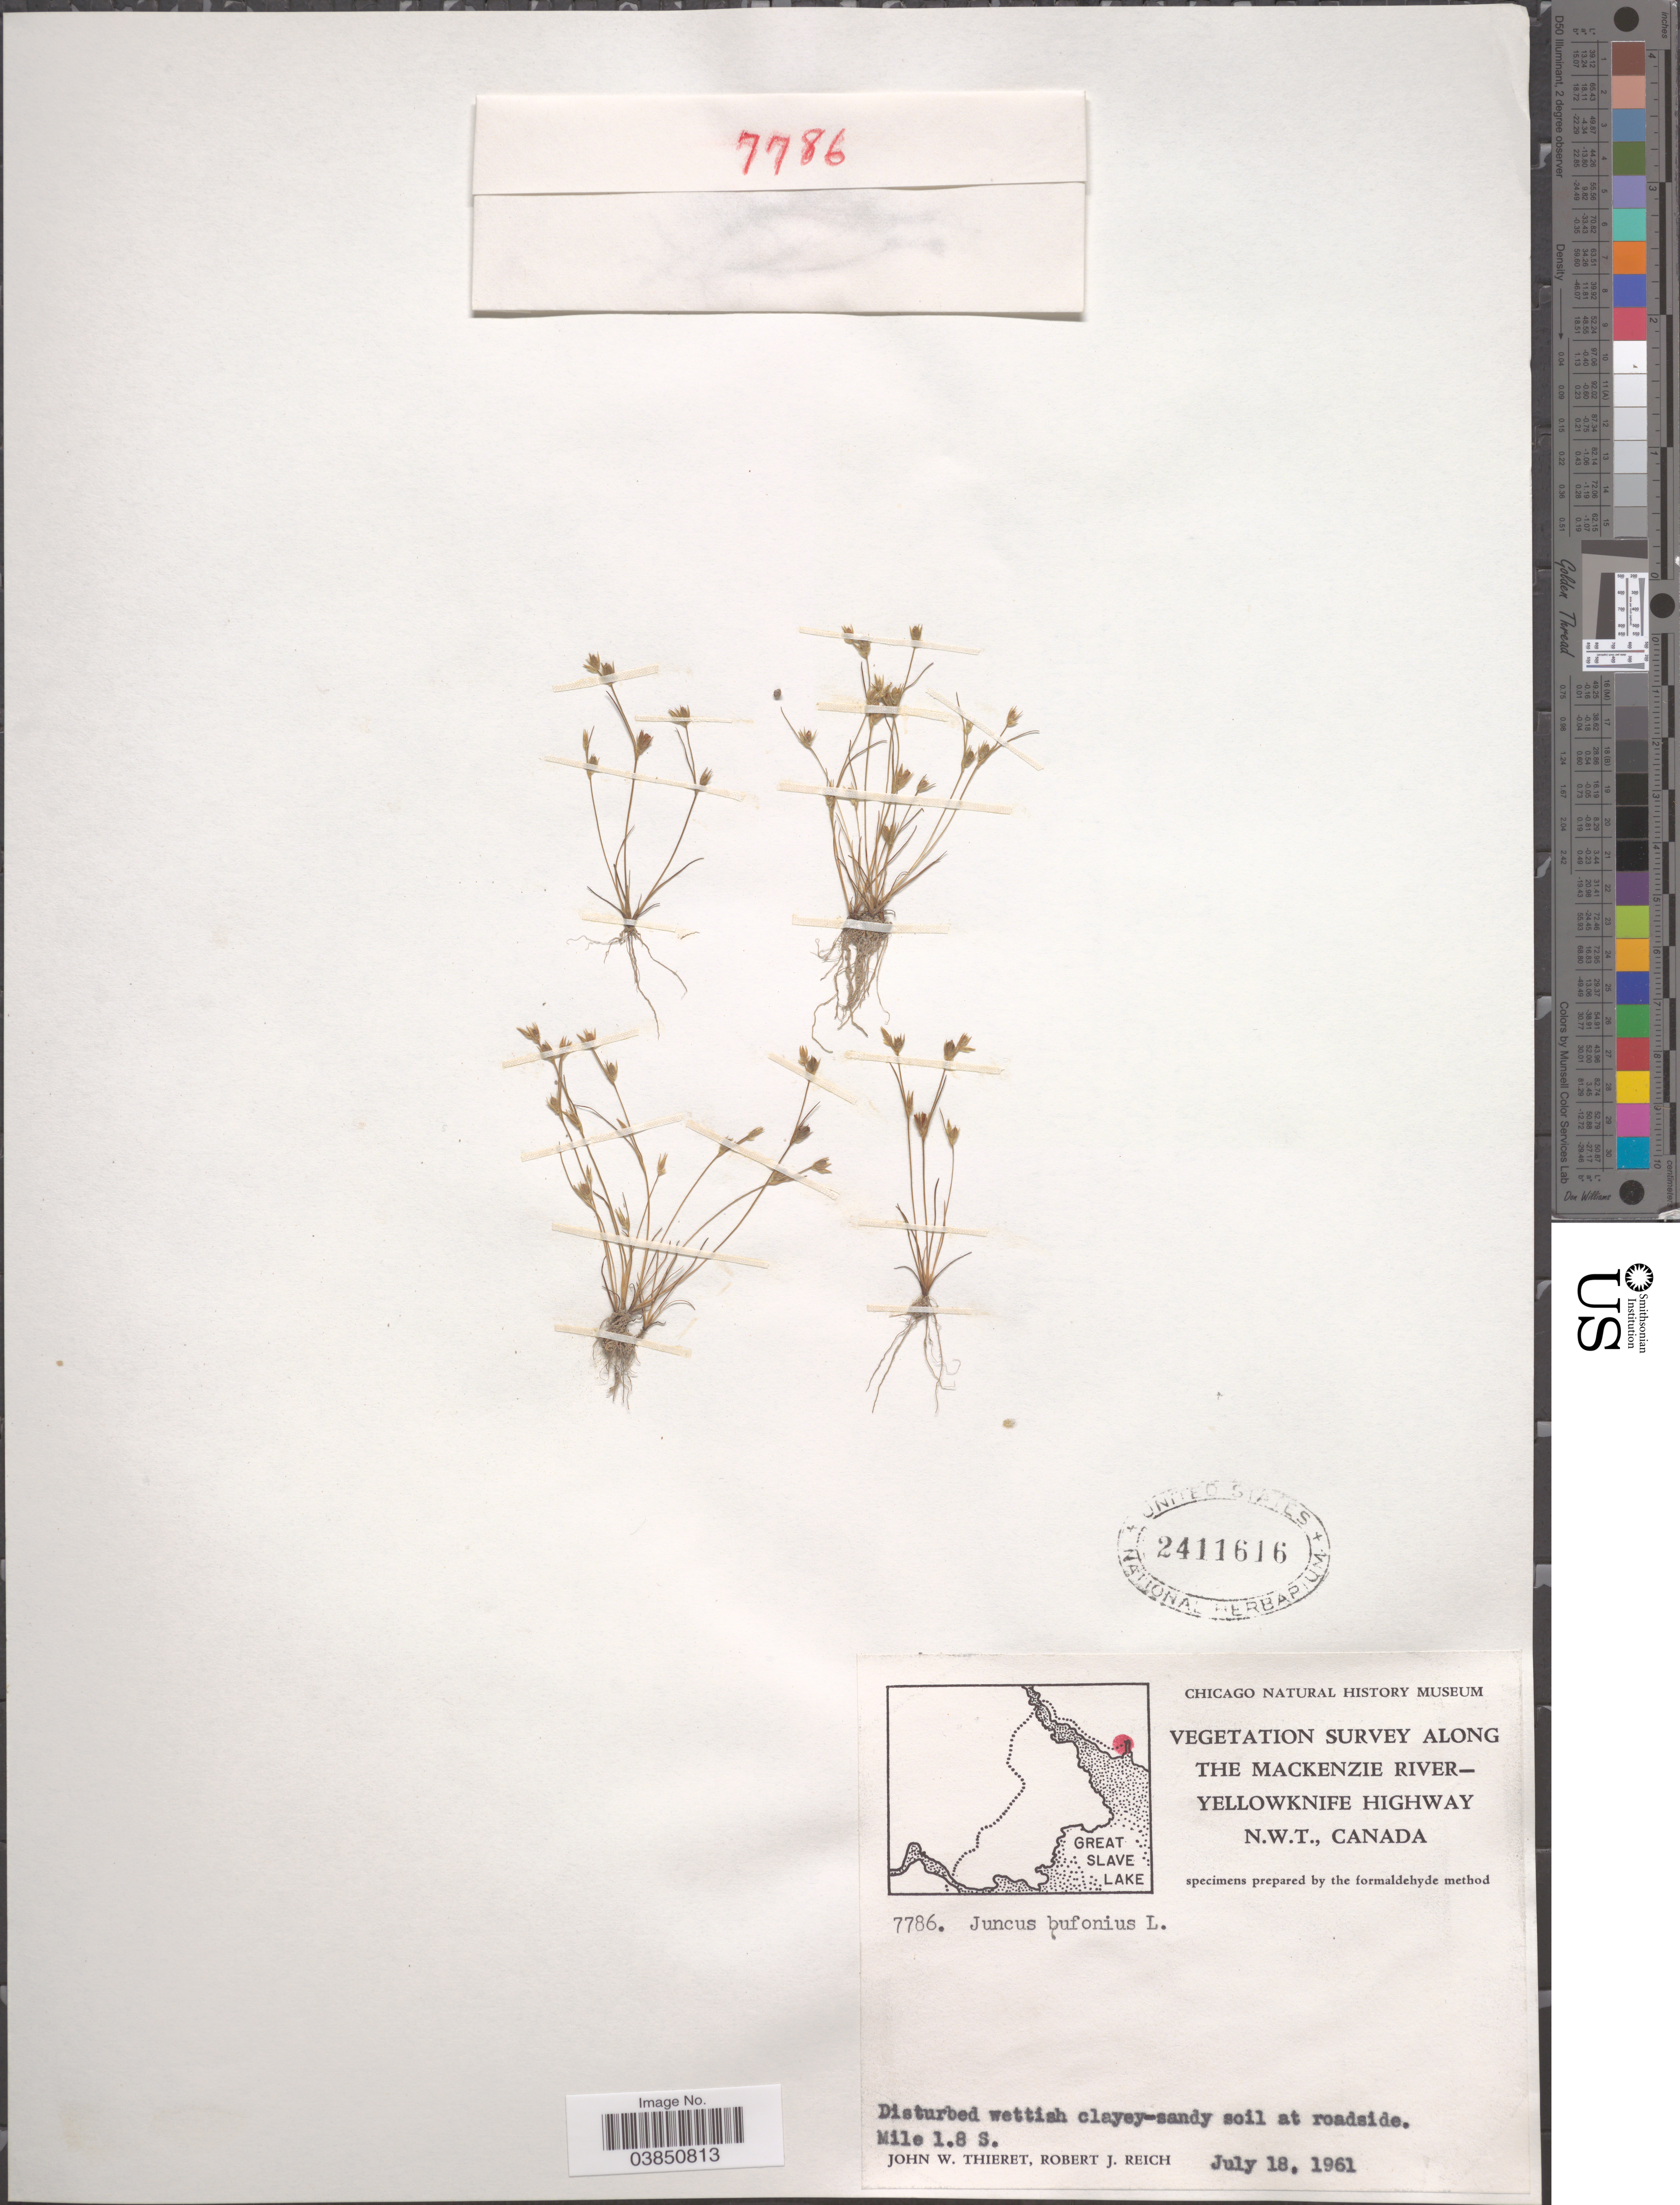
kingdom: Plantae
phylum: Tracheophyta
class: Liliopsida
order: Poales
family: Juncaceae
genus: Juncus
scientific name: Juncus bufonius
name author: L.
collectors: J. W. Thieret & R. Reich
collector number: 7786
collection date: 1961-07-18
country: Canada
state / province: Northwest Territories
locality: Along the Mackenzie River-Yellowknife Highway N.W.T. Mile 1.8 S.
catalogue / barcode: US 2411616